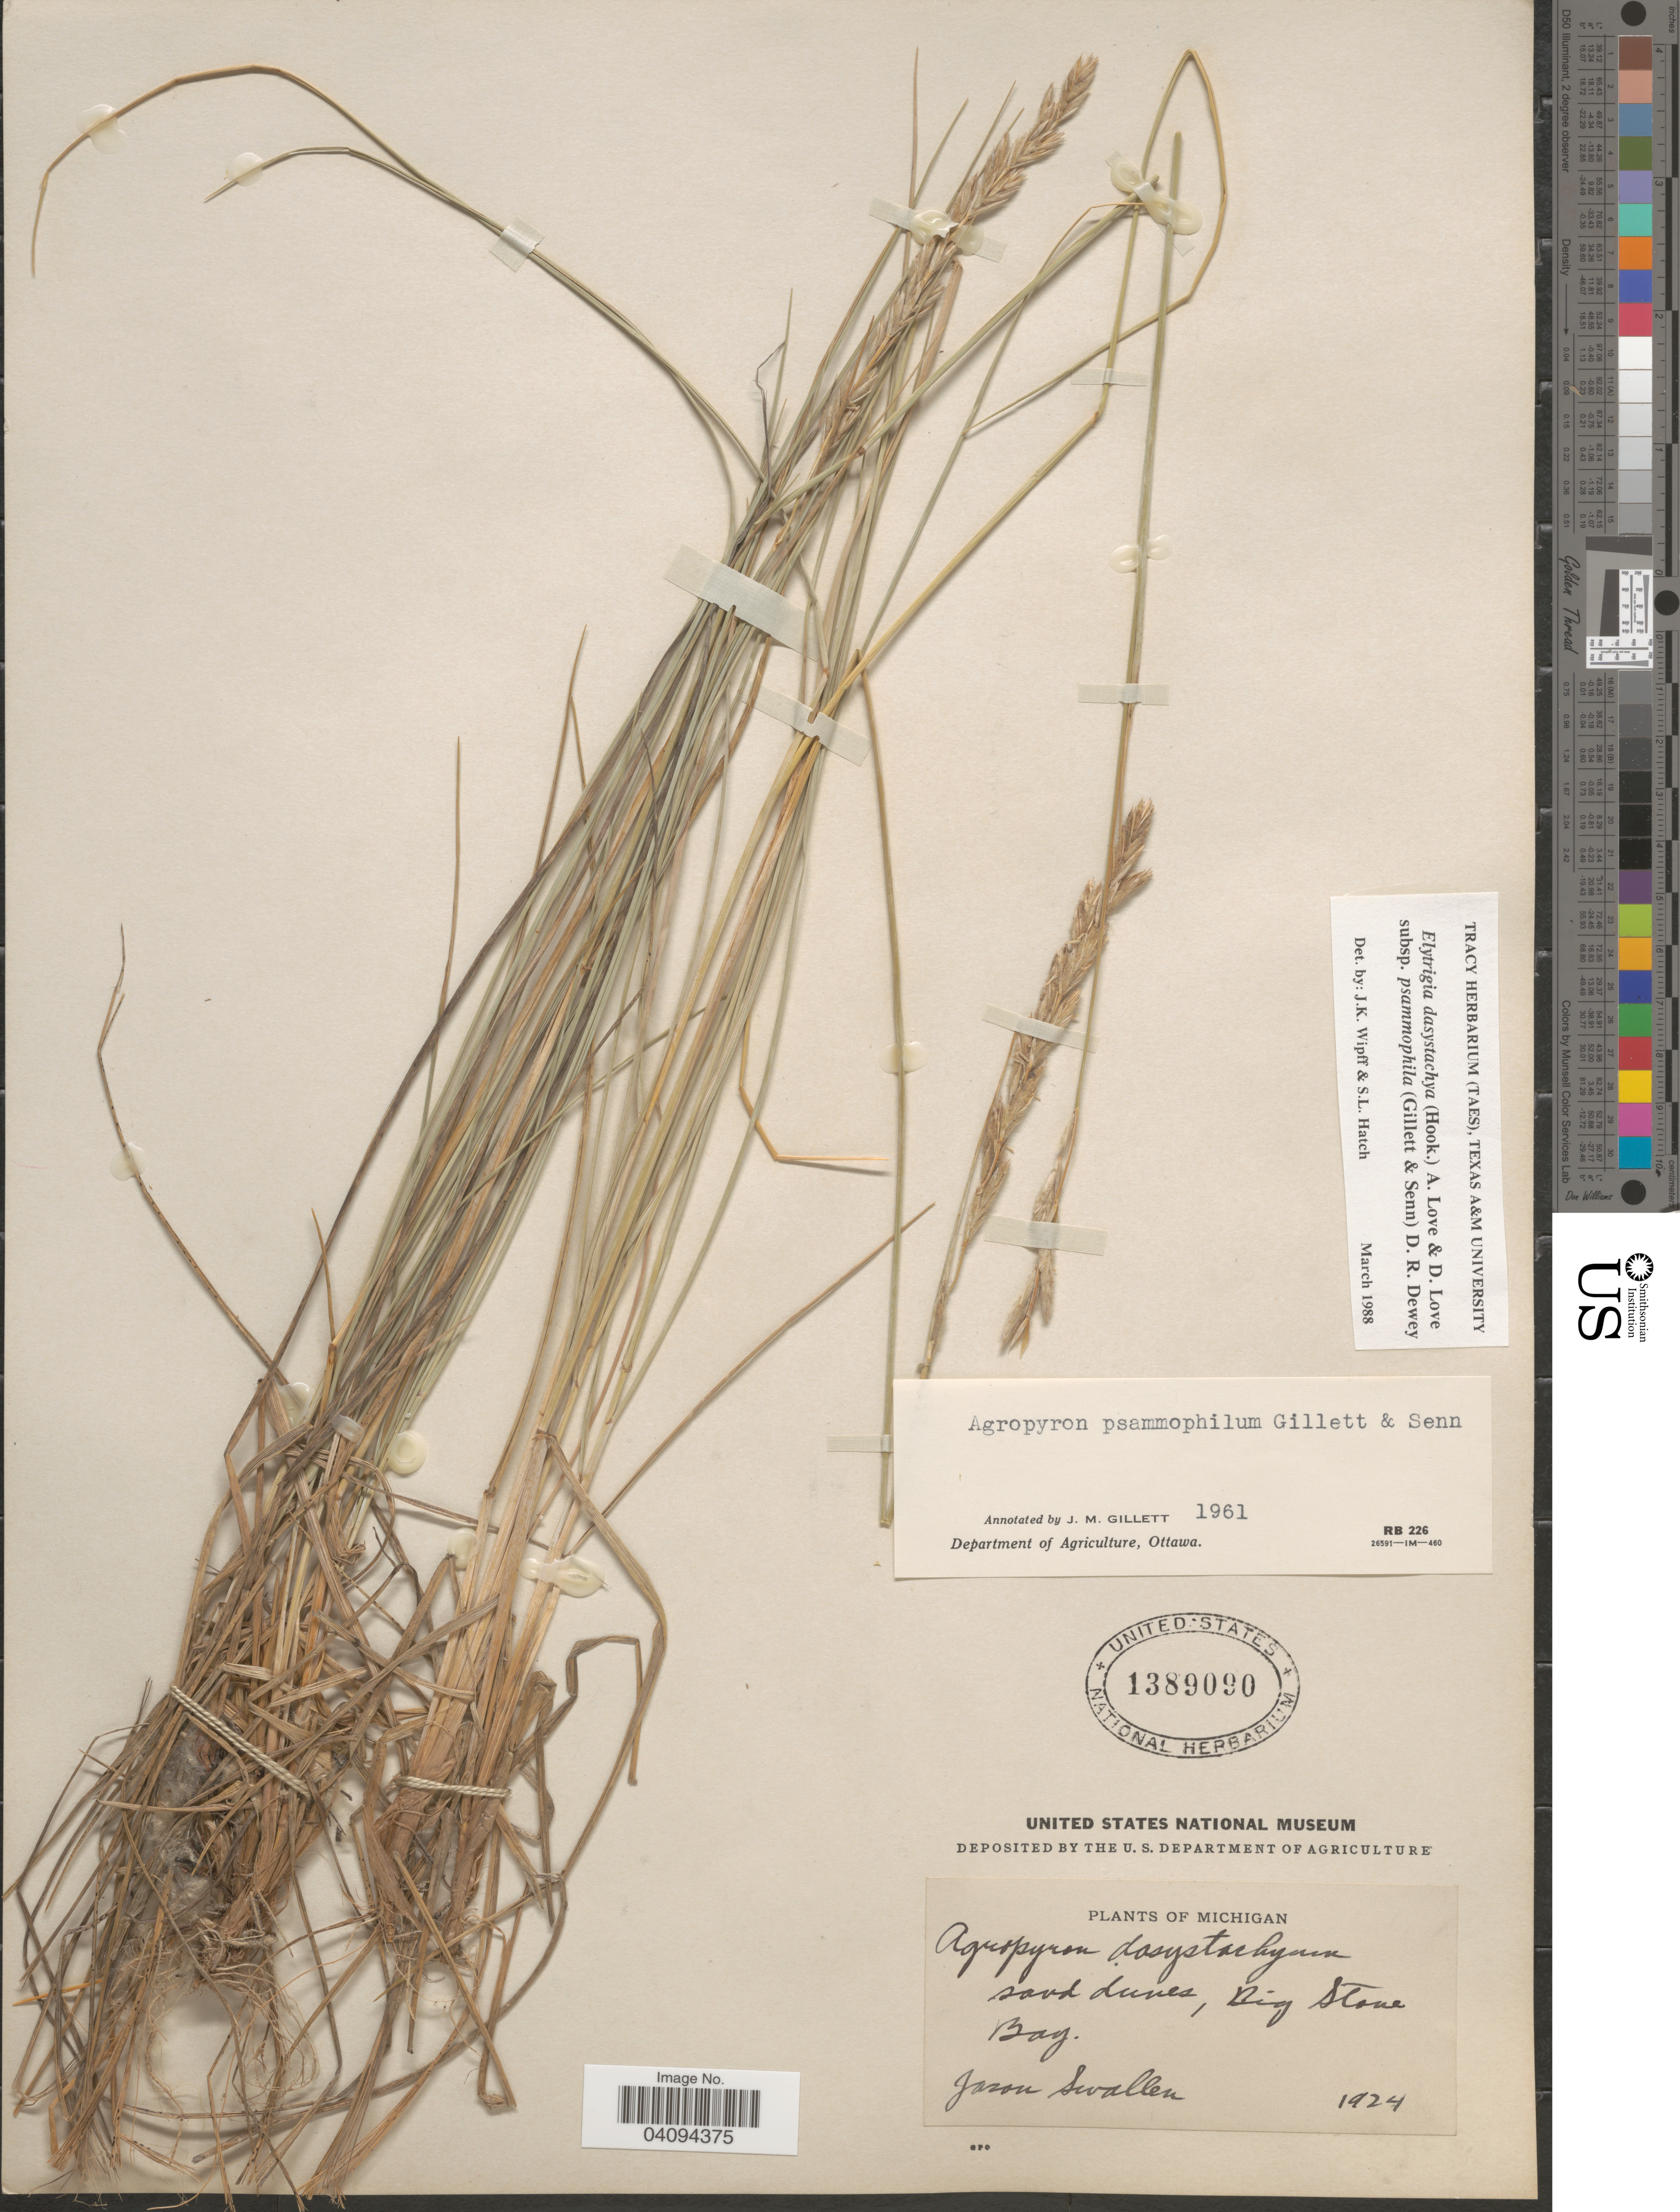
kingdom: Plantae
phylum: Tracheophyta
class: Liliopsida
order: Poales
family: Poaceae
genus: Elymus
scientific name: Elymus lanceolatus subsp. psammophilus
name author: (J.M. Gillett & H. Senn) Á. Löve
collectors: J. R. Swallen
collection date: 1924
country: United States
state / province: Michigan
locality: Sand dunes, Big Stone Bay.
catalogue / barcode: US 1389090